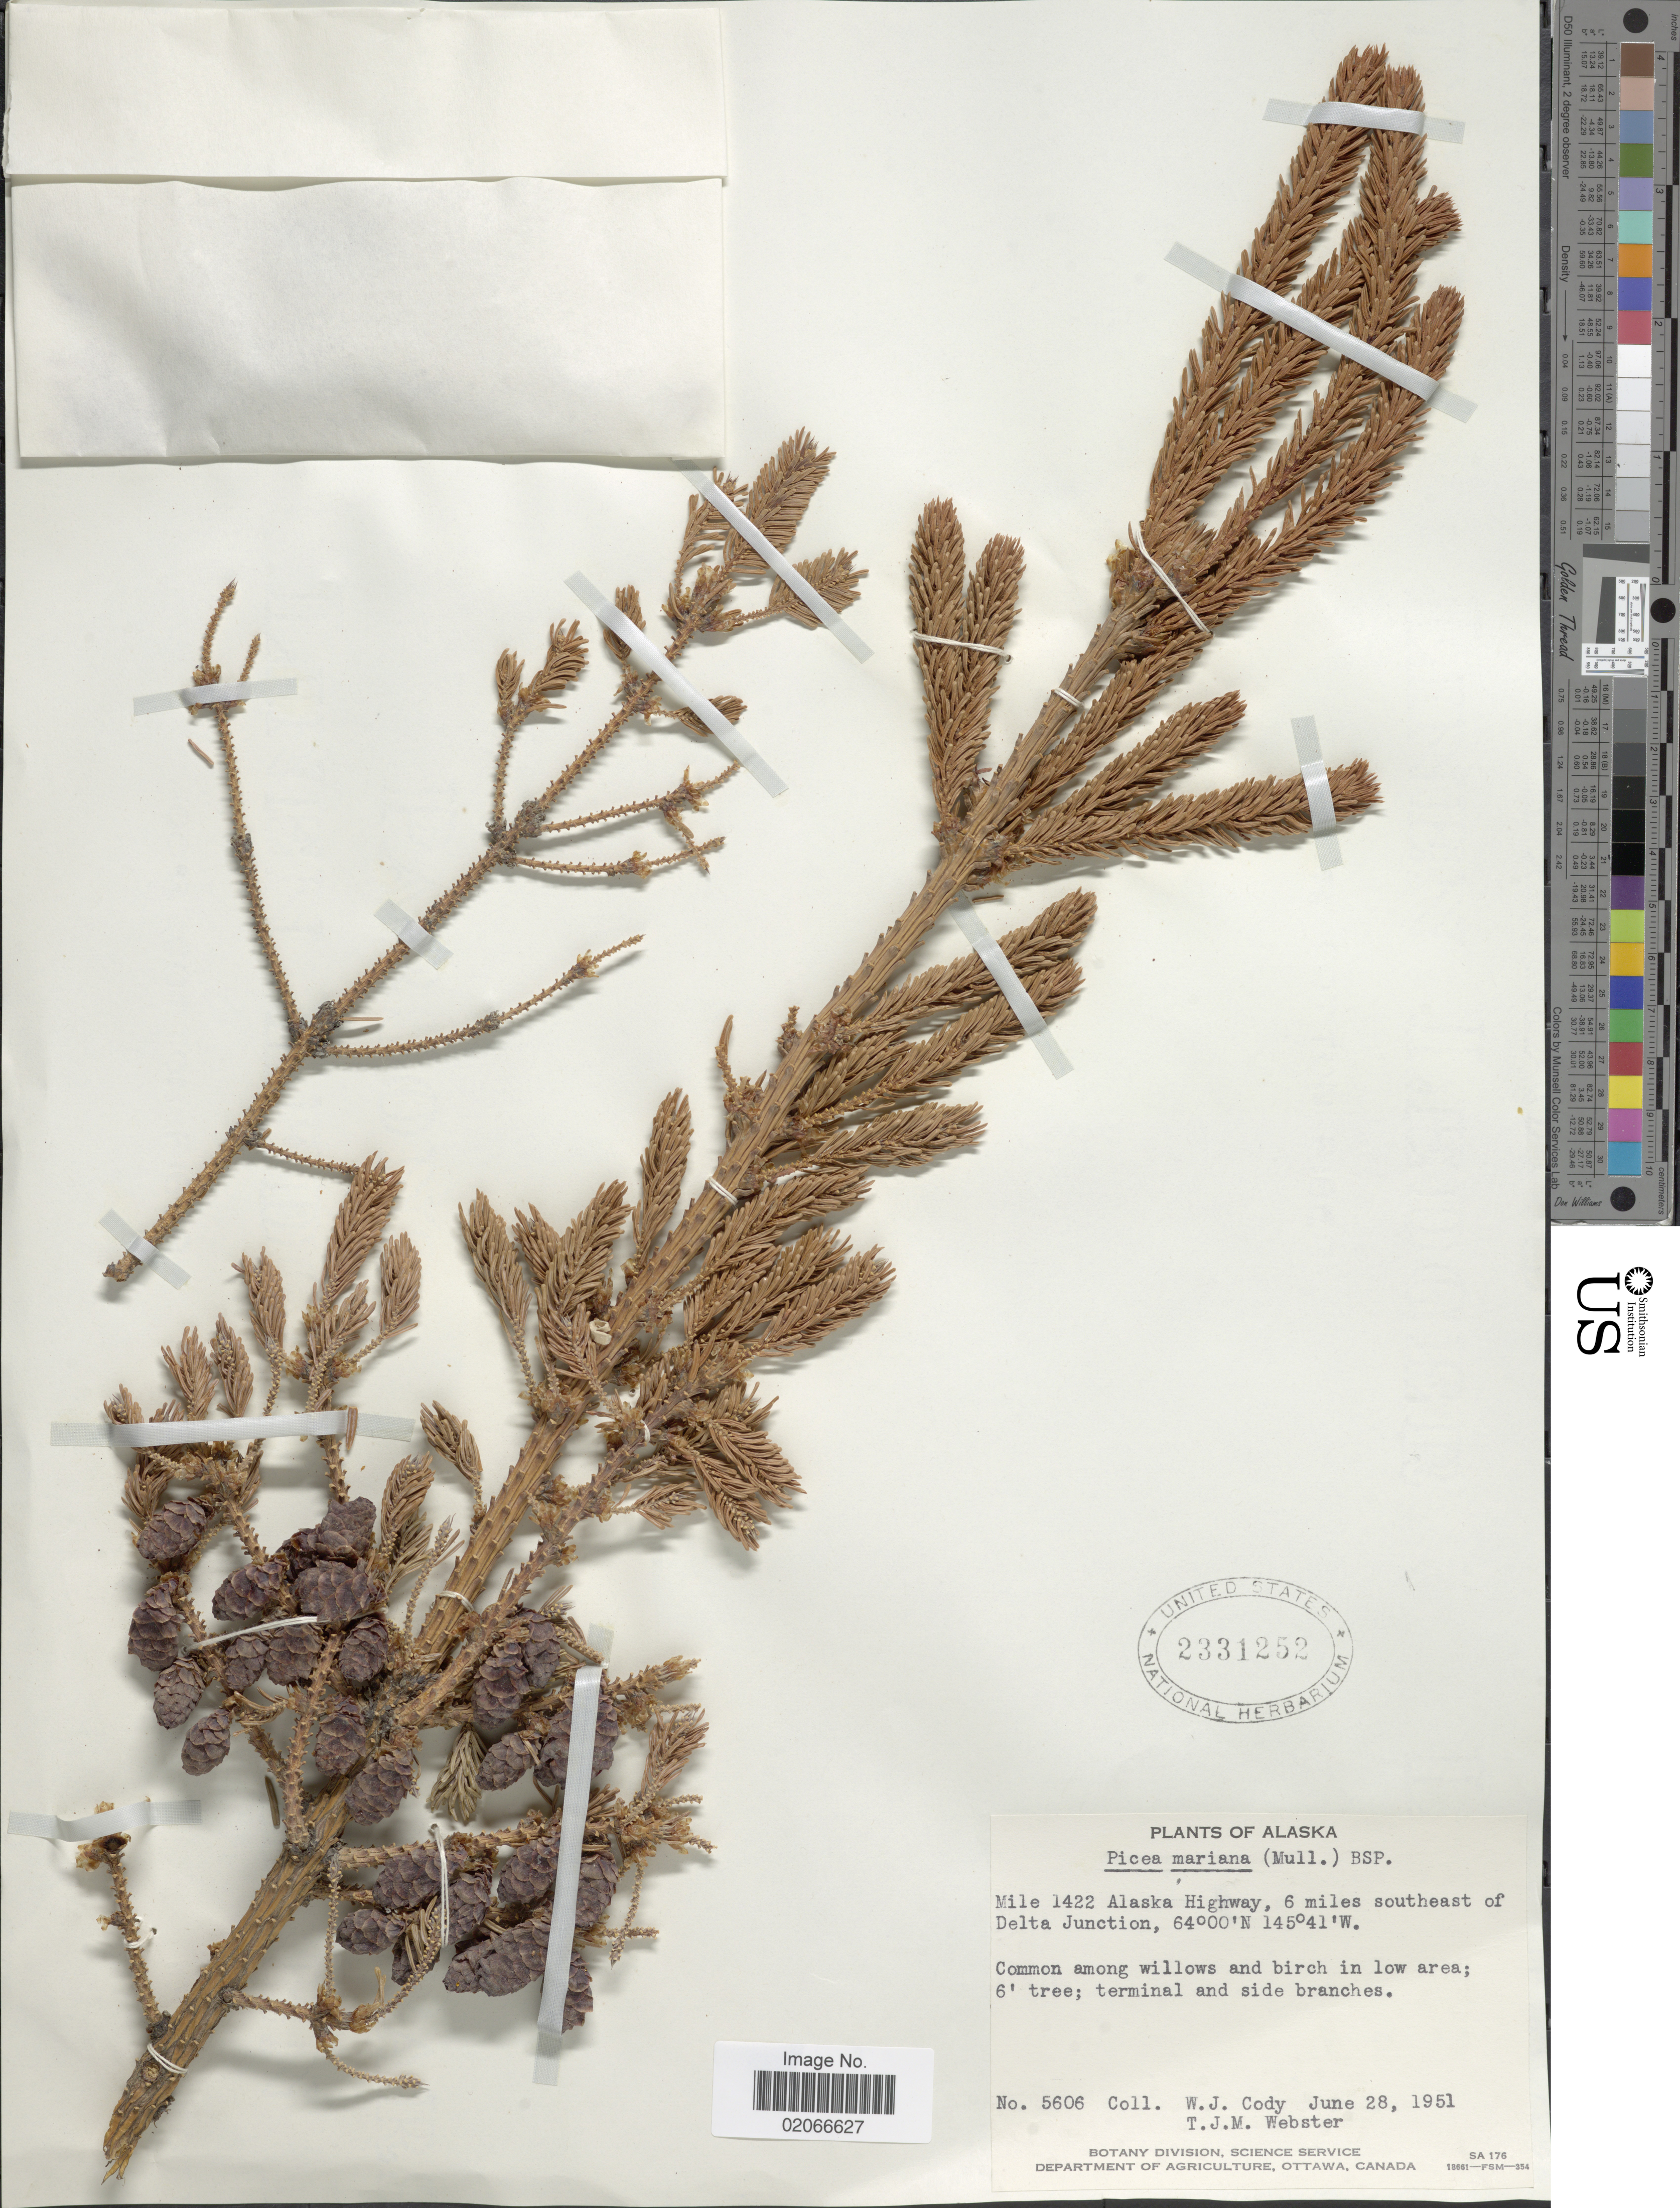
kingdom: Plantae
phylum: Tracheophyta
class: Pinopsida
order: Pinales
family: Pinaceae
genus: Picea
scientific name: Picea mariana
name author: (Mill.) Britton, Stearns & Poggenb.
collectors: W. Cody & T. J. Webster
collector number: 5606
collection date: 1951-06-28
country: United States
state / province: Alaska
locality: Mile 1422 Alaska Highway, 6 miles southeast of Delta Junction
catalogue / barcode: US 2331252